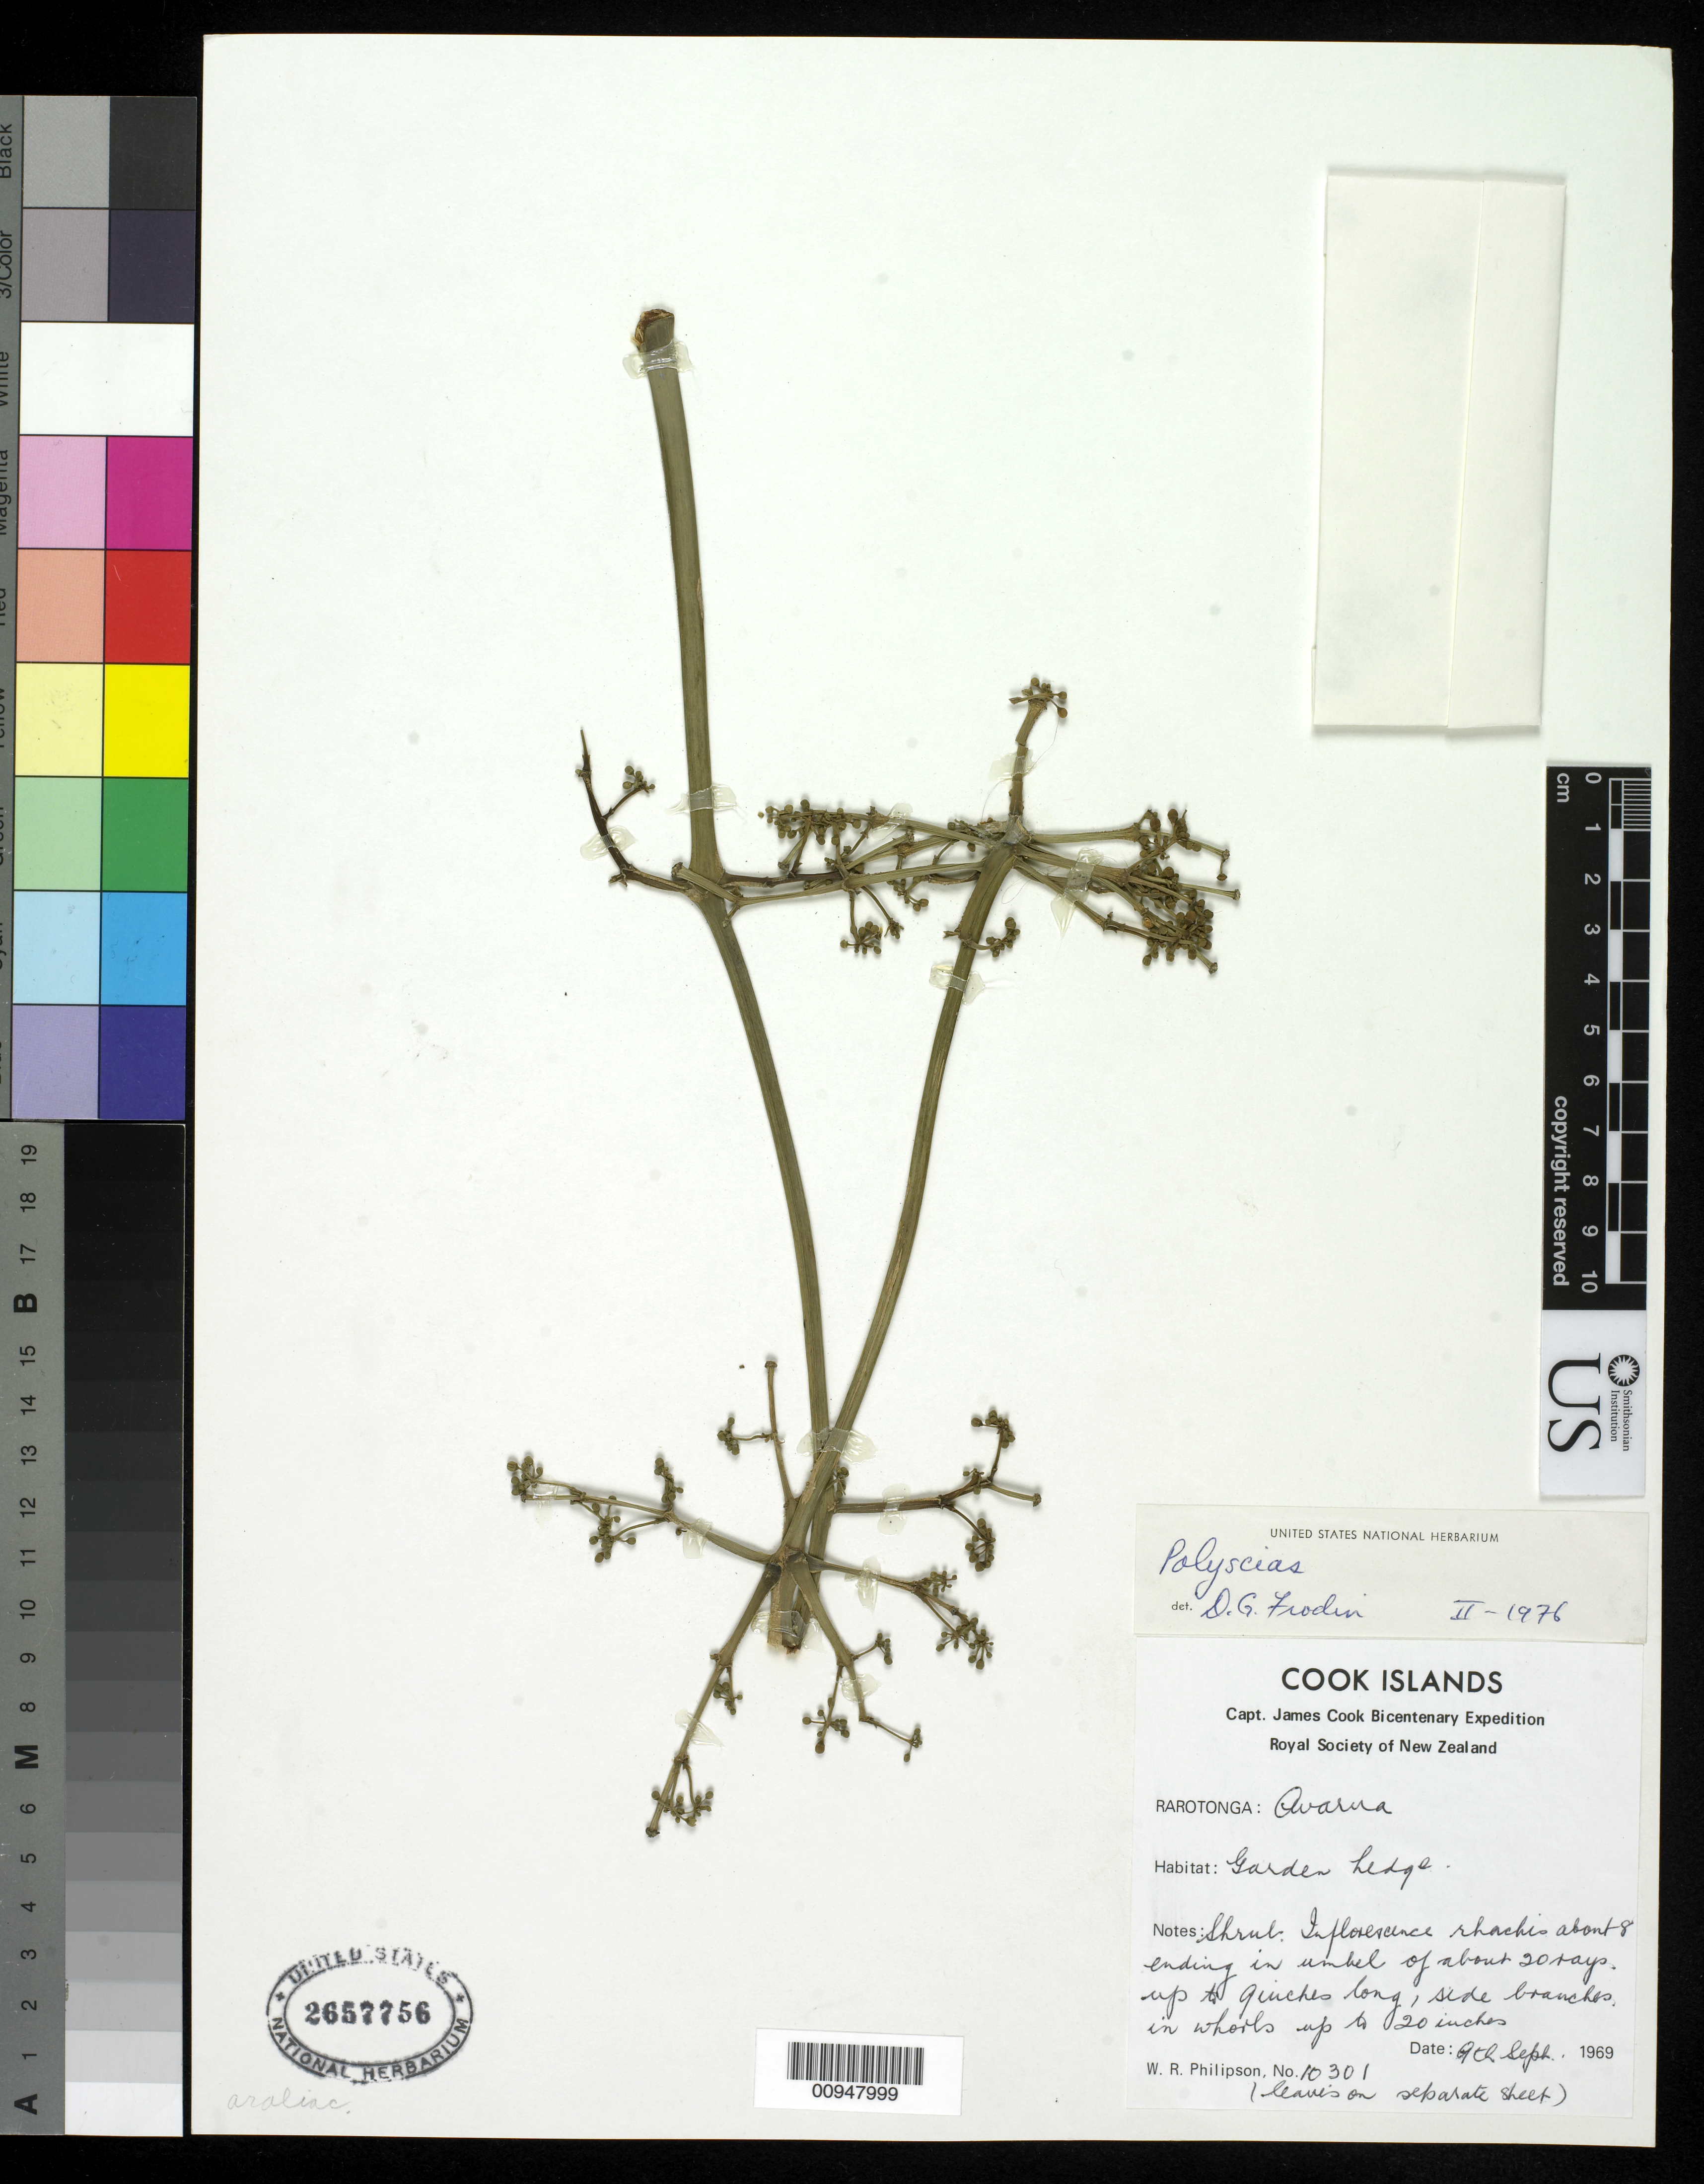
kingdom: Plantae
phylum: Tracheophyta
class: Magnoliopsida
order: Apiales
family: Araliaceae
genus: Polyscias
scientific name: Polyscias sp.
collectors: W. R. Philipson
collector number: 10301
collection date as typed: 03 Sep 1969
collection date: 1969-09-03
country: Cook Islands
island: Rarotonga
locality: Awarna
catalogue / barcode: US 2657756